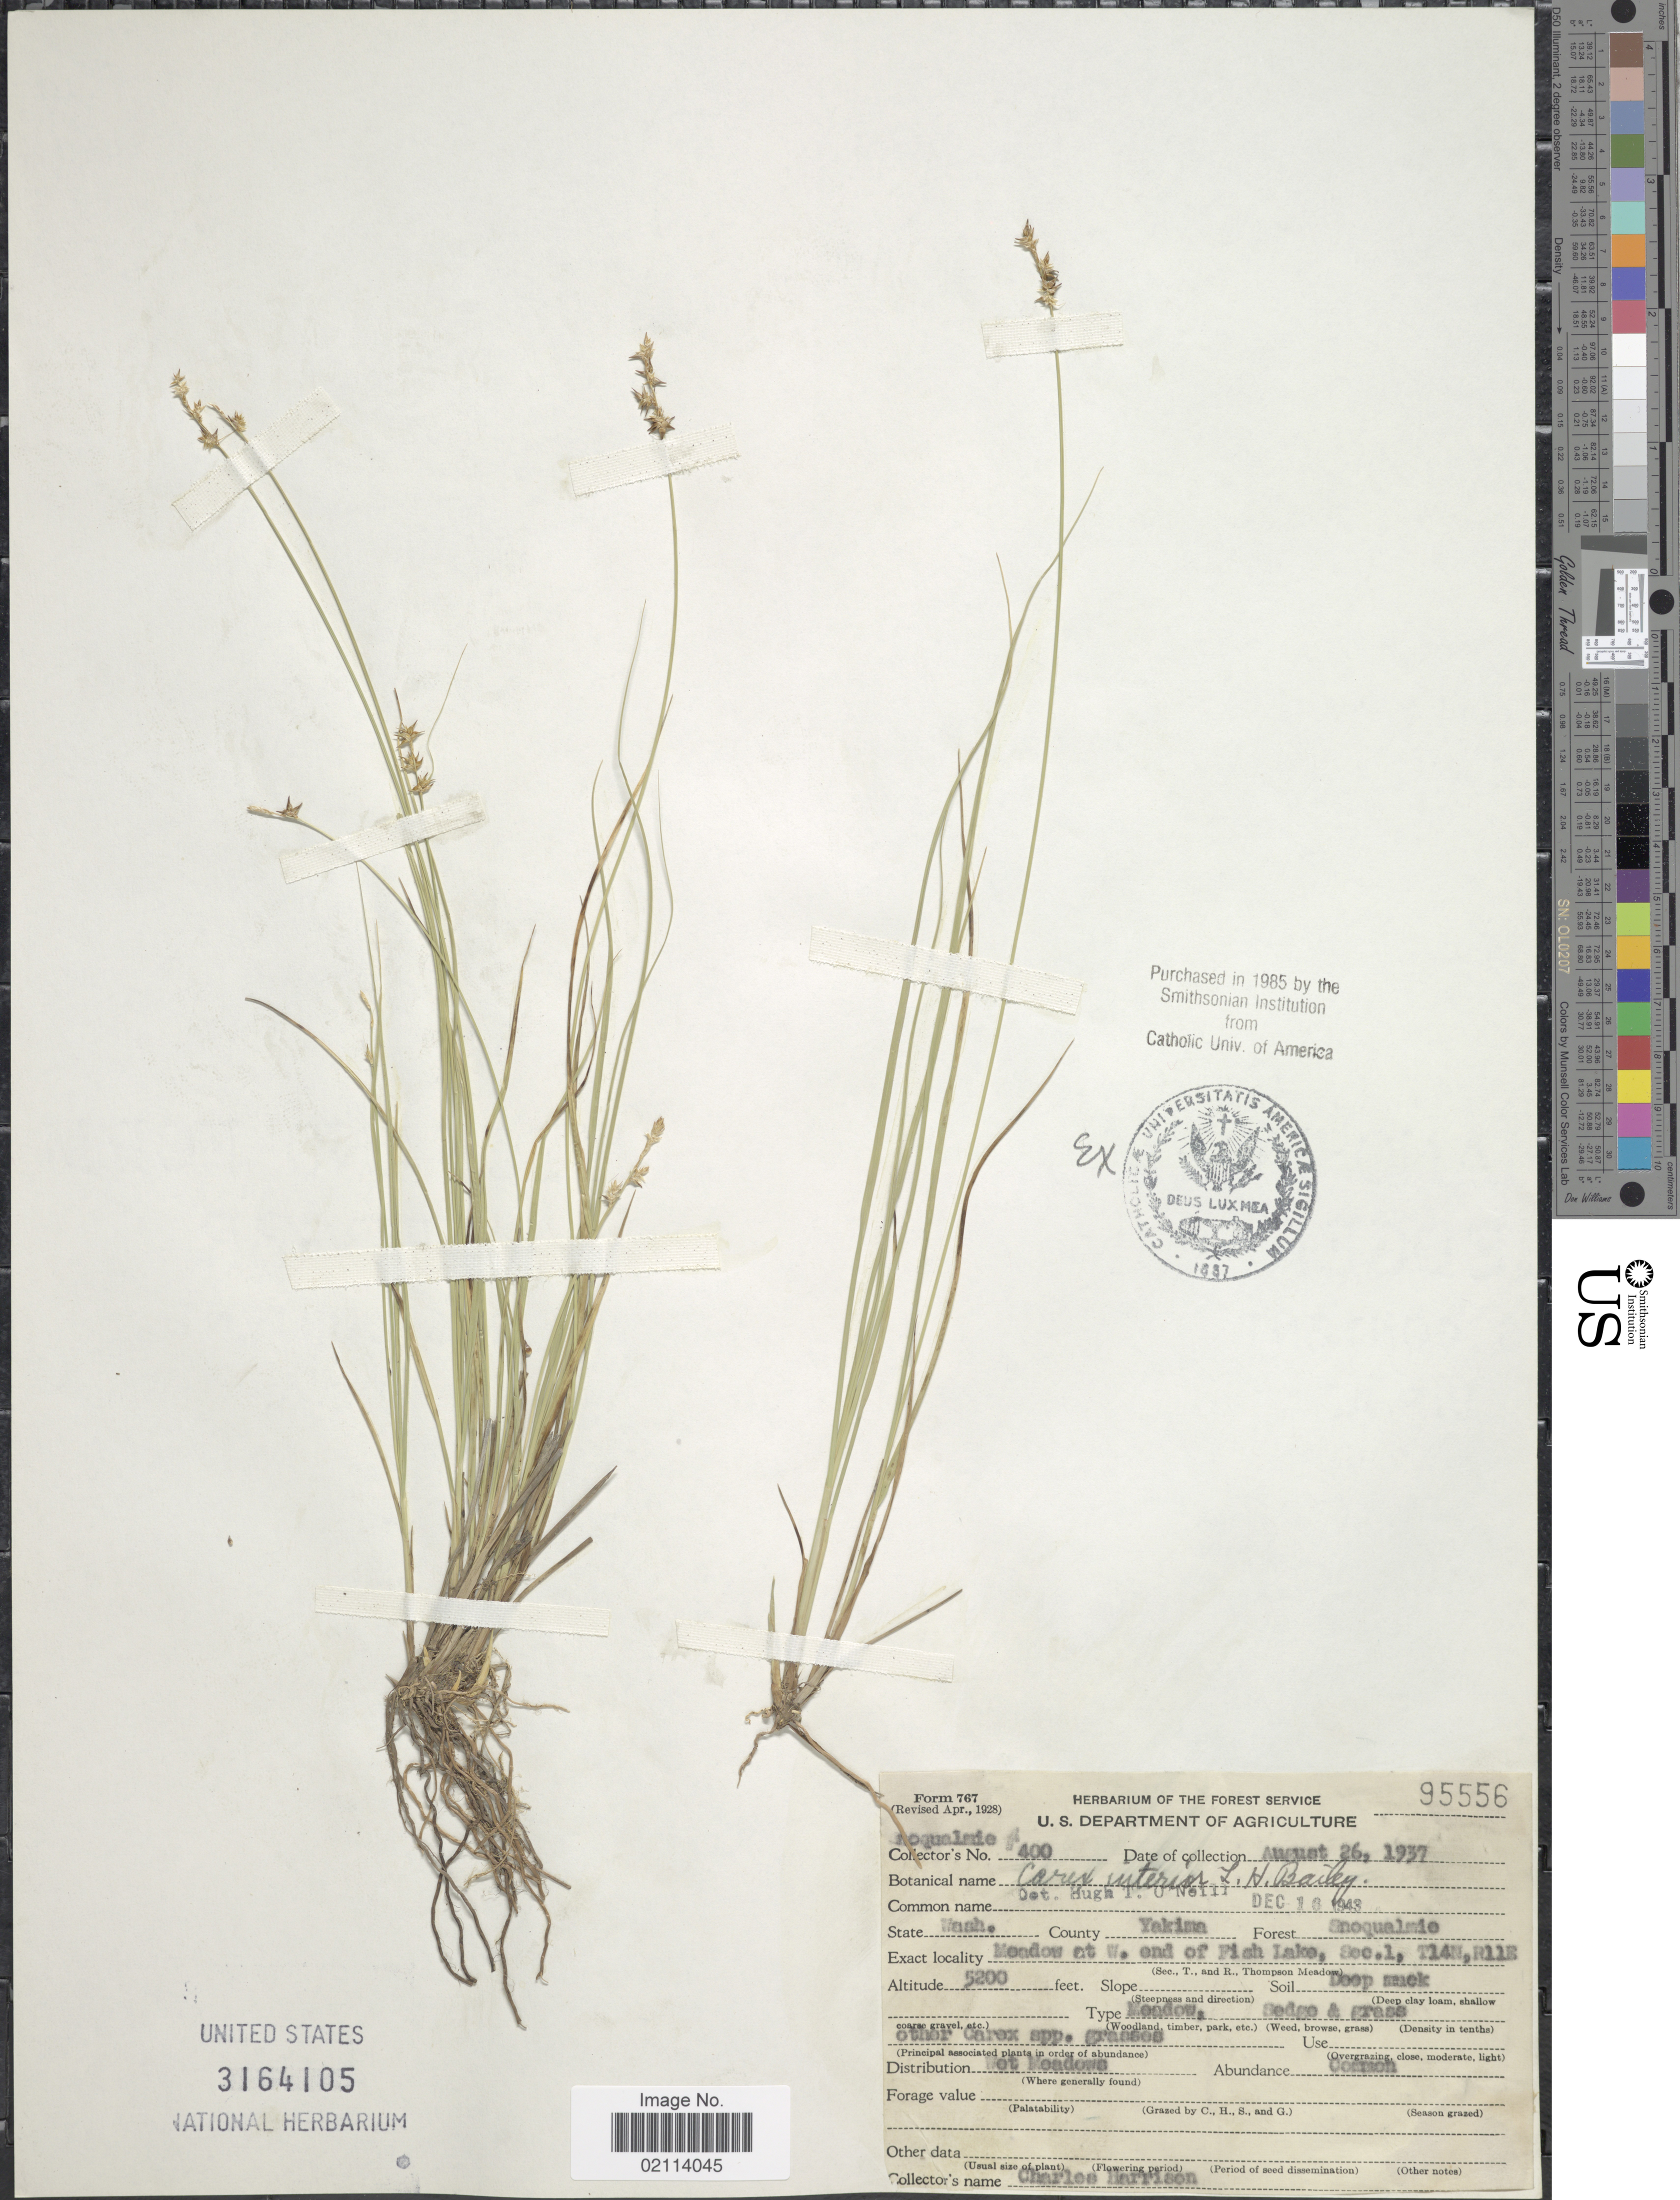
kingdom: Plantae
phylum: Tracheophyta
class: Liliopsida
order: Poales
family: Cyperaceae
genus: Carex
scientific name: Carex interior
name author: L.H. Bailey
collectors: C. Harrison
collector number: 400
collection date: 1937-08-26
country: United States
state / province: Washington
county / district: Yakima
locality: County Yakima, Meadow at W. end of Fish Lake, Sec. 1, T14N, R11E.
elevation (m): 1585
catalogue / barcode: US 3164105